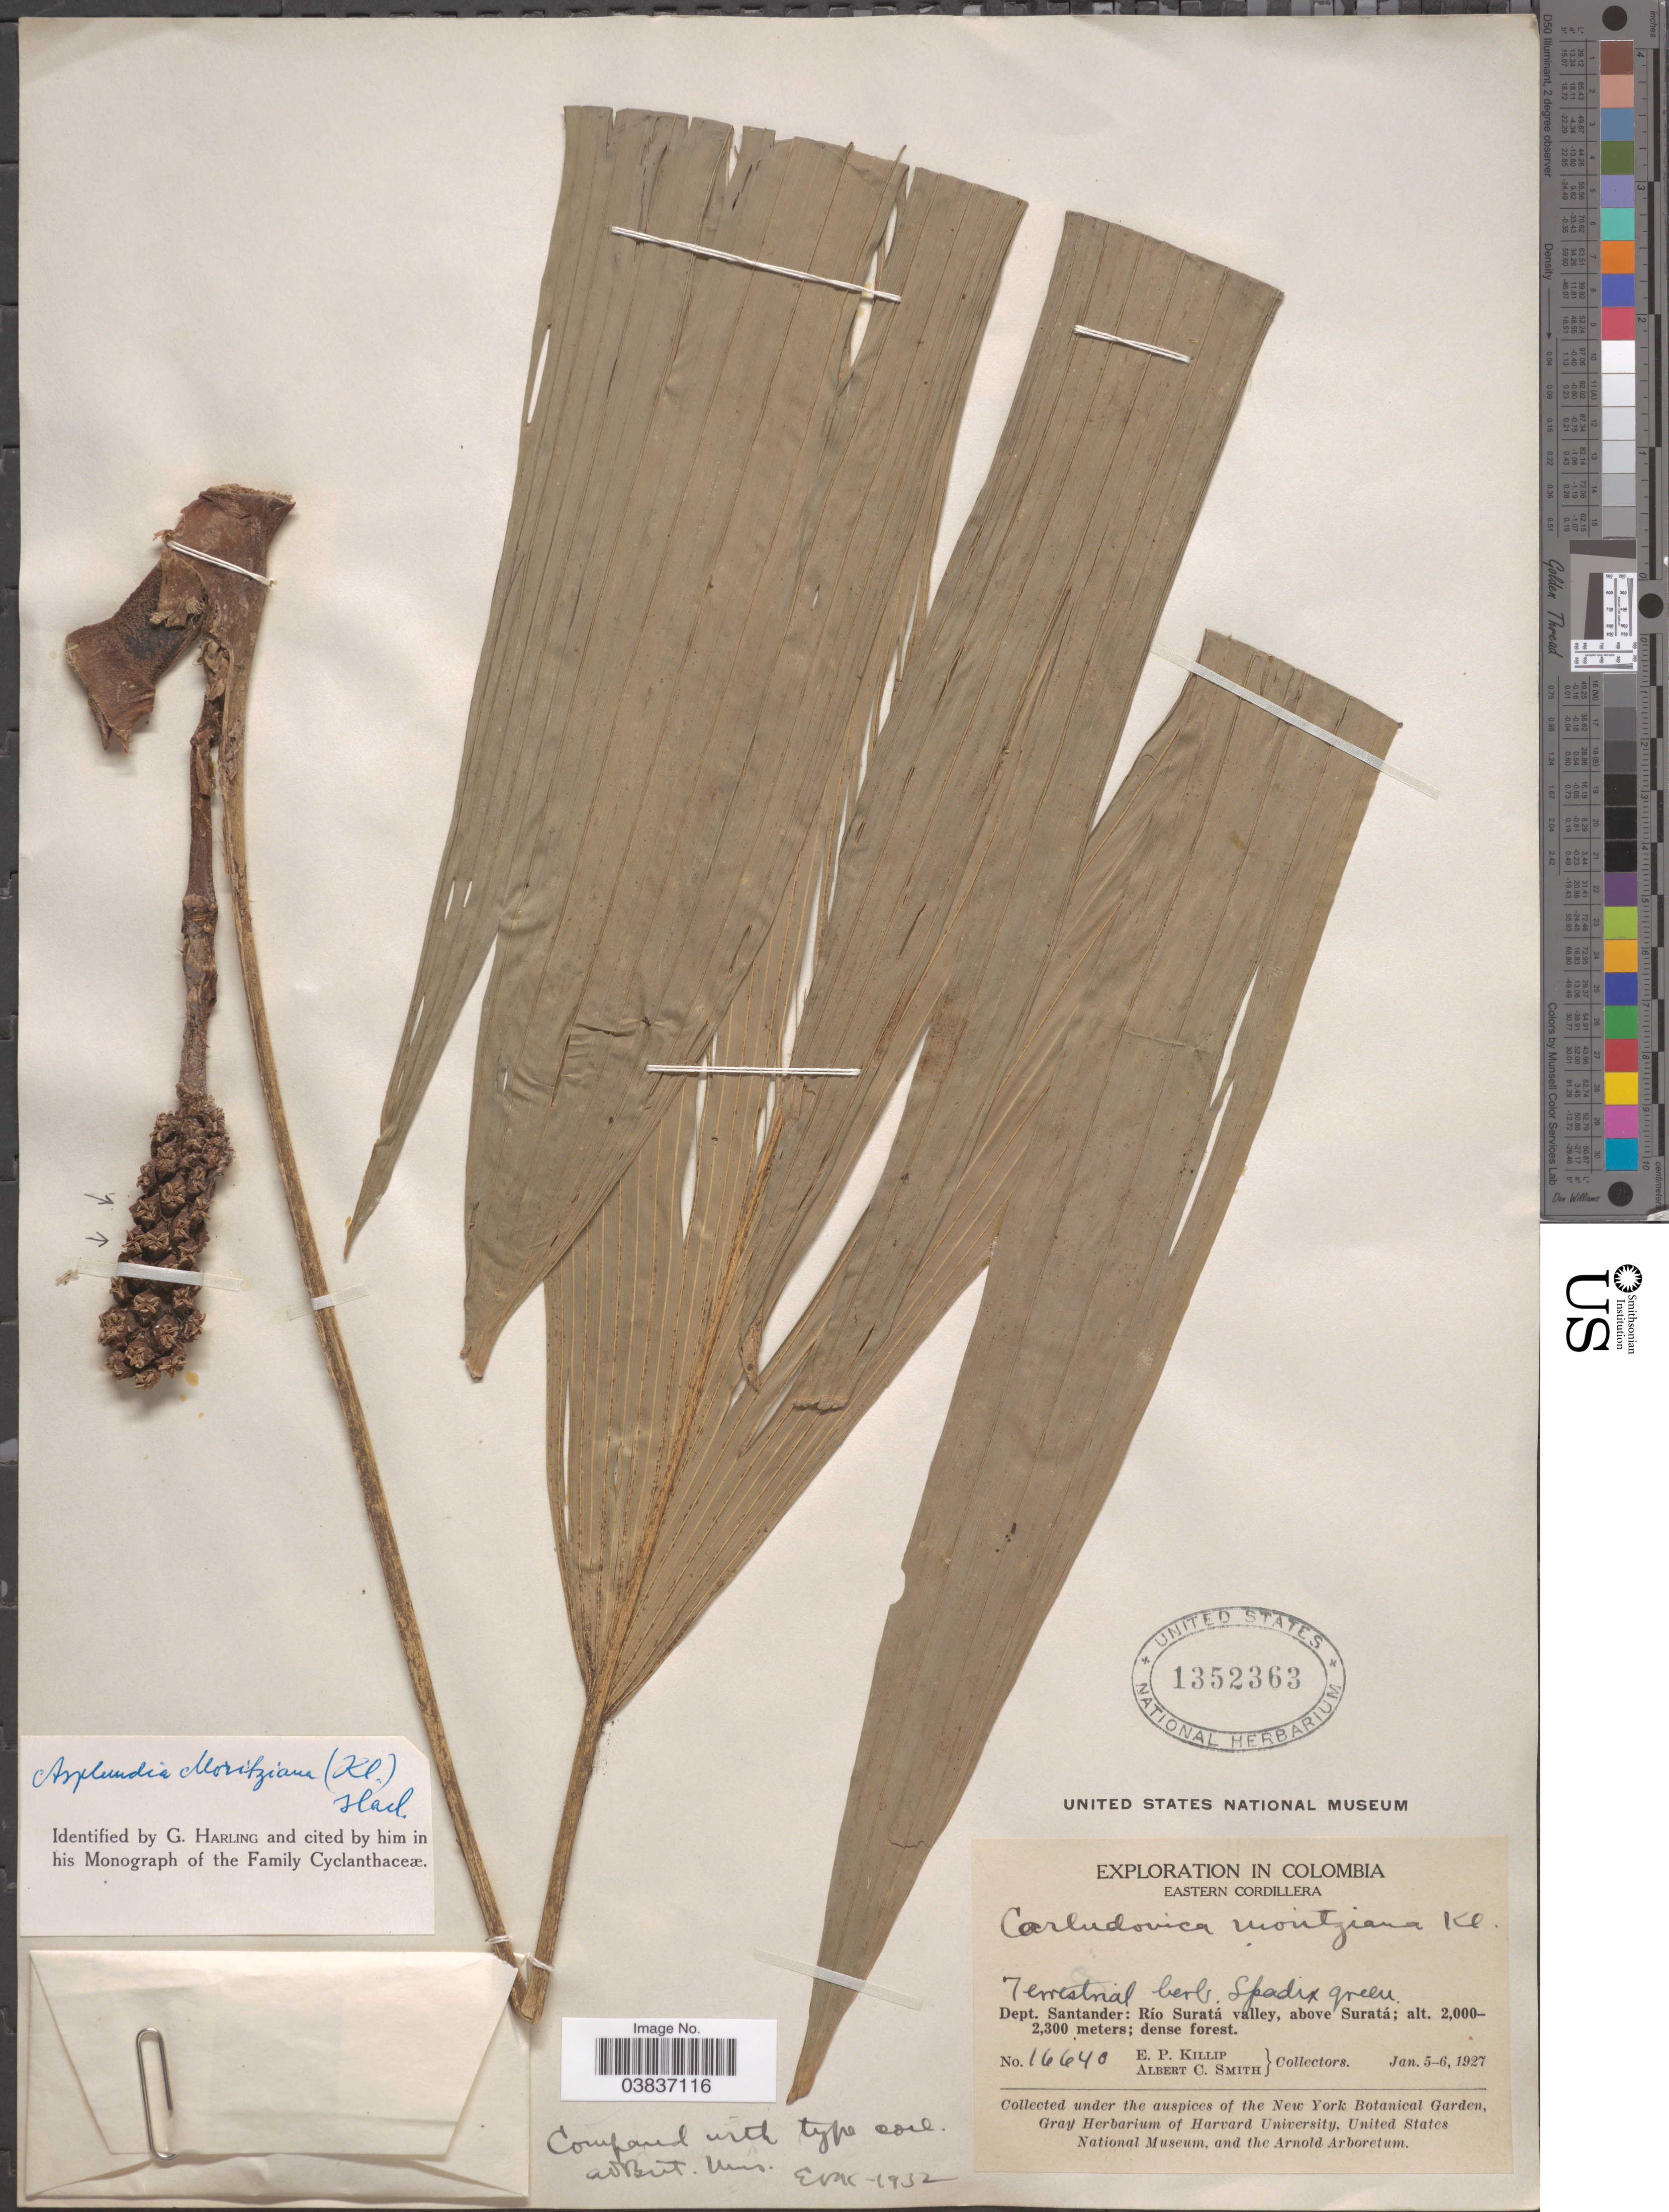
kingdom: Plantae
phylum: Tracheophyta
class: Liliopsida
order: Pandanales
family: Cyclanthaceae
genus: Asplundia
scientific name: Asplundia moritziana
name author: (Klotzsch) Harling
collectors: E. P. Killip & A. C. Smith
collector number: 16640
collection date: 1927-01-05/1927-01-06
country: Colombia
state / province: Santander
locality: Eastern Cordillera. Dept. Santander: Río Suratá valley, above Suratá.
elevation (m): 2000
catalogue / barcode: US 1352363